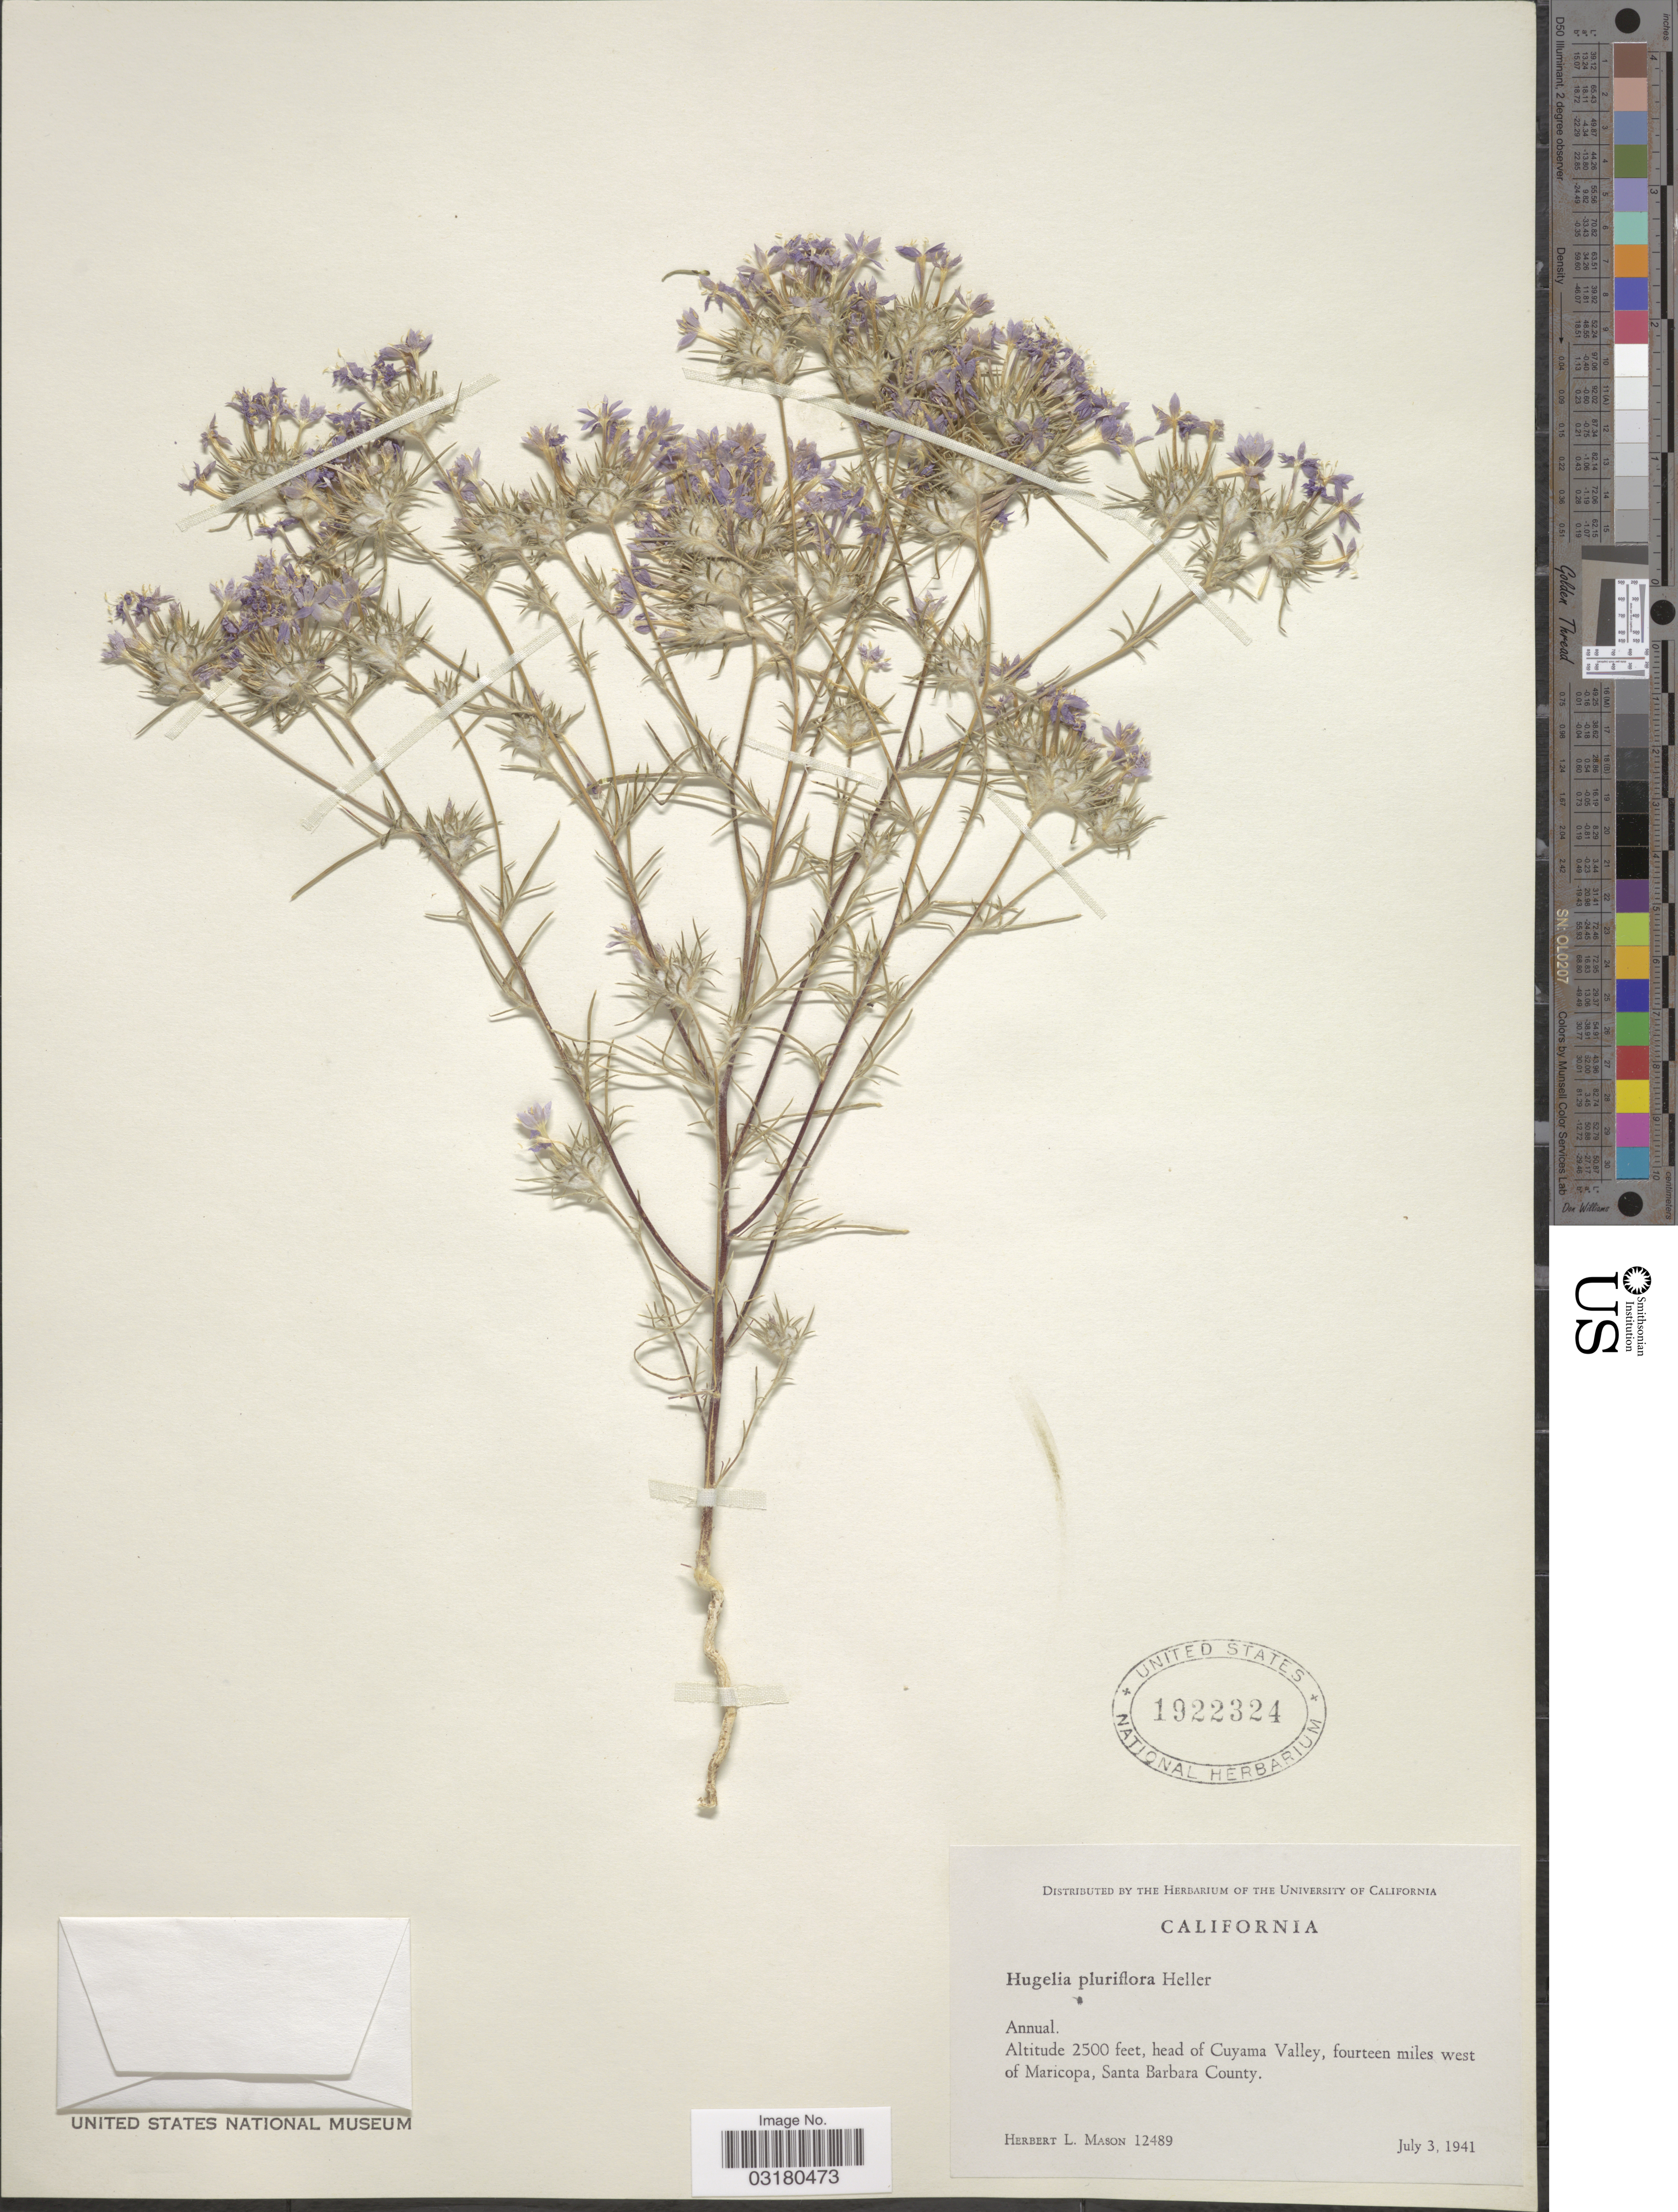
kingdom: Plantae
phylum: Tracheophyta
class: Magnoliopsida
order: Ericales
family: Polemoniaceae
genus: Eriastrum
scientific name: Eriastrum pluriflorum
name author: (A. Heller) H. Mason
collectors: H. L. Mason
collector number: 12489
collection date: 1941-07-03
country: United States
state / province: California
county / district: Santa Barbara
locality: Head of Cuyama Valley, fourteen miles west of Maricopa, Santa Barbara County.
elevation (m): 762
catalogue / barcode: US 1922324